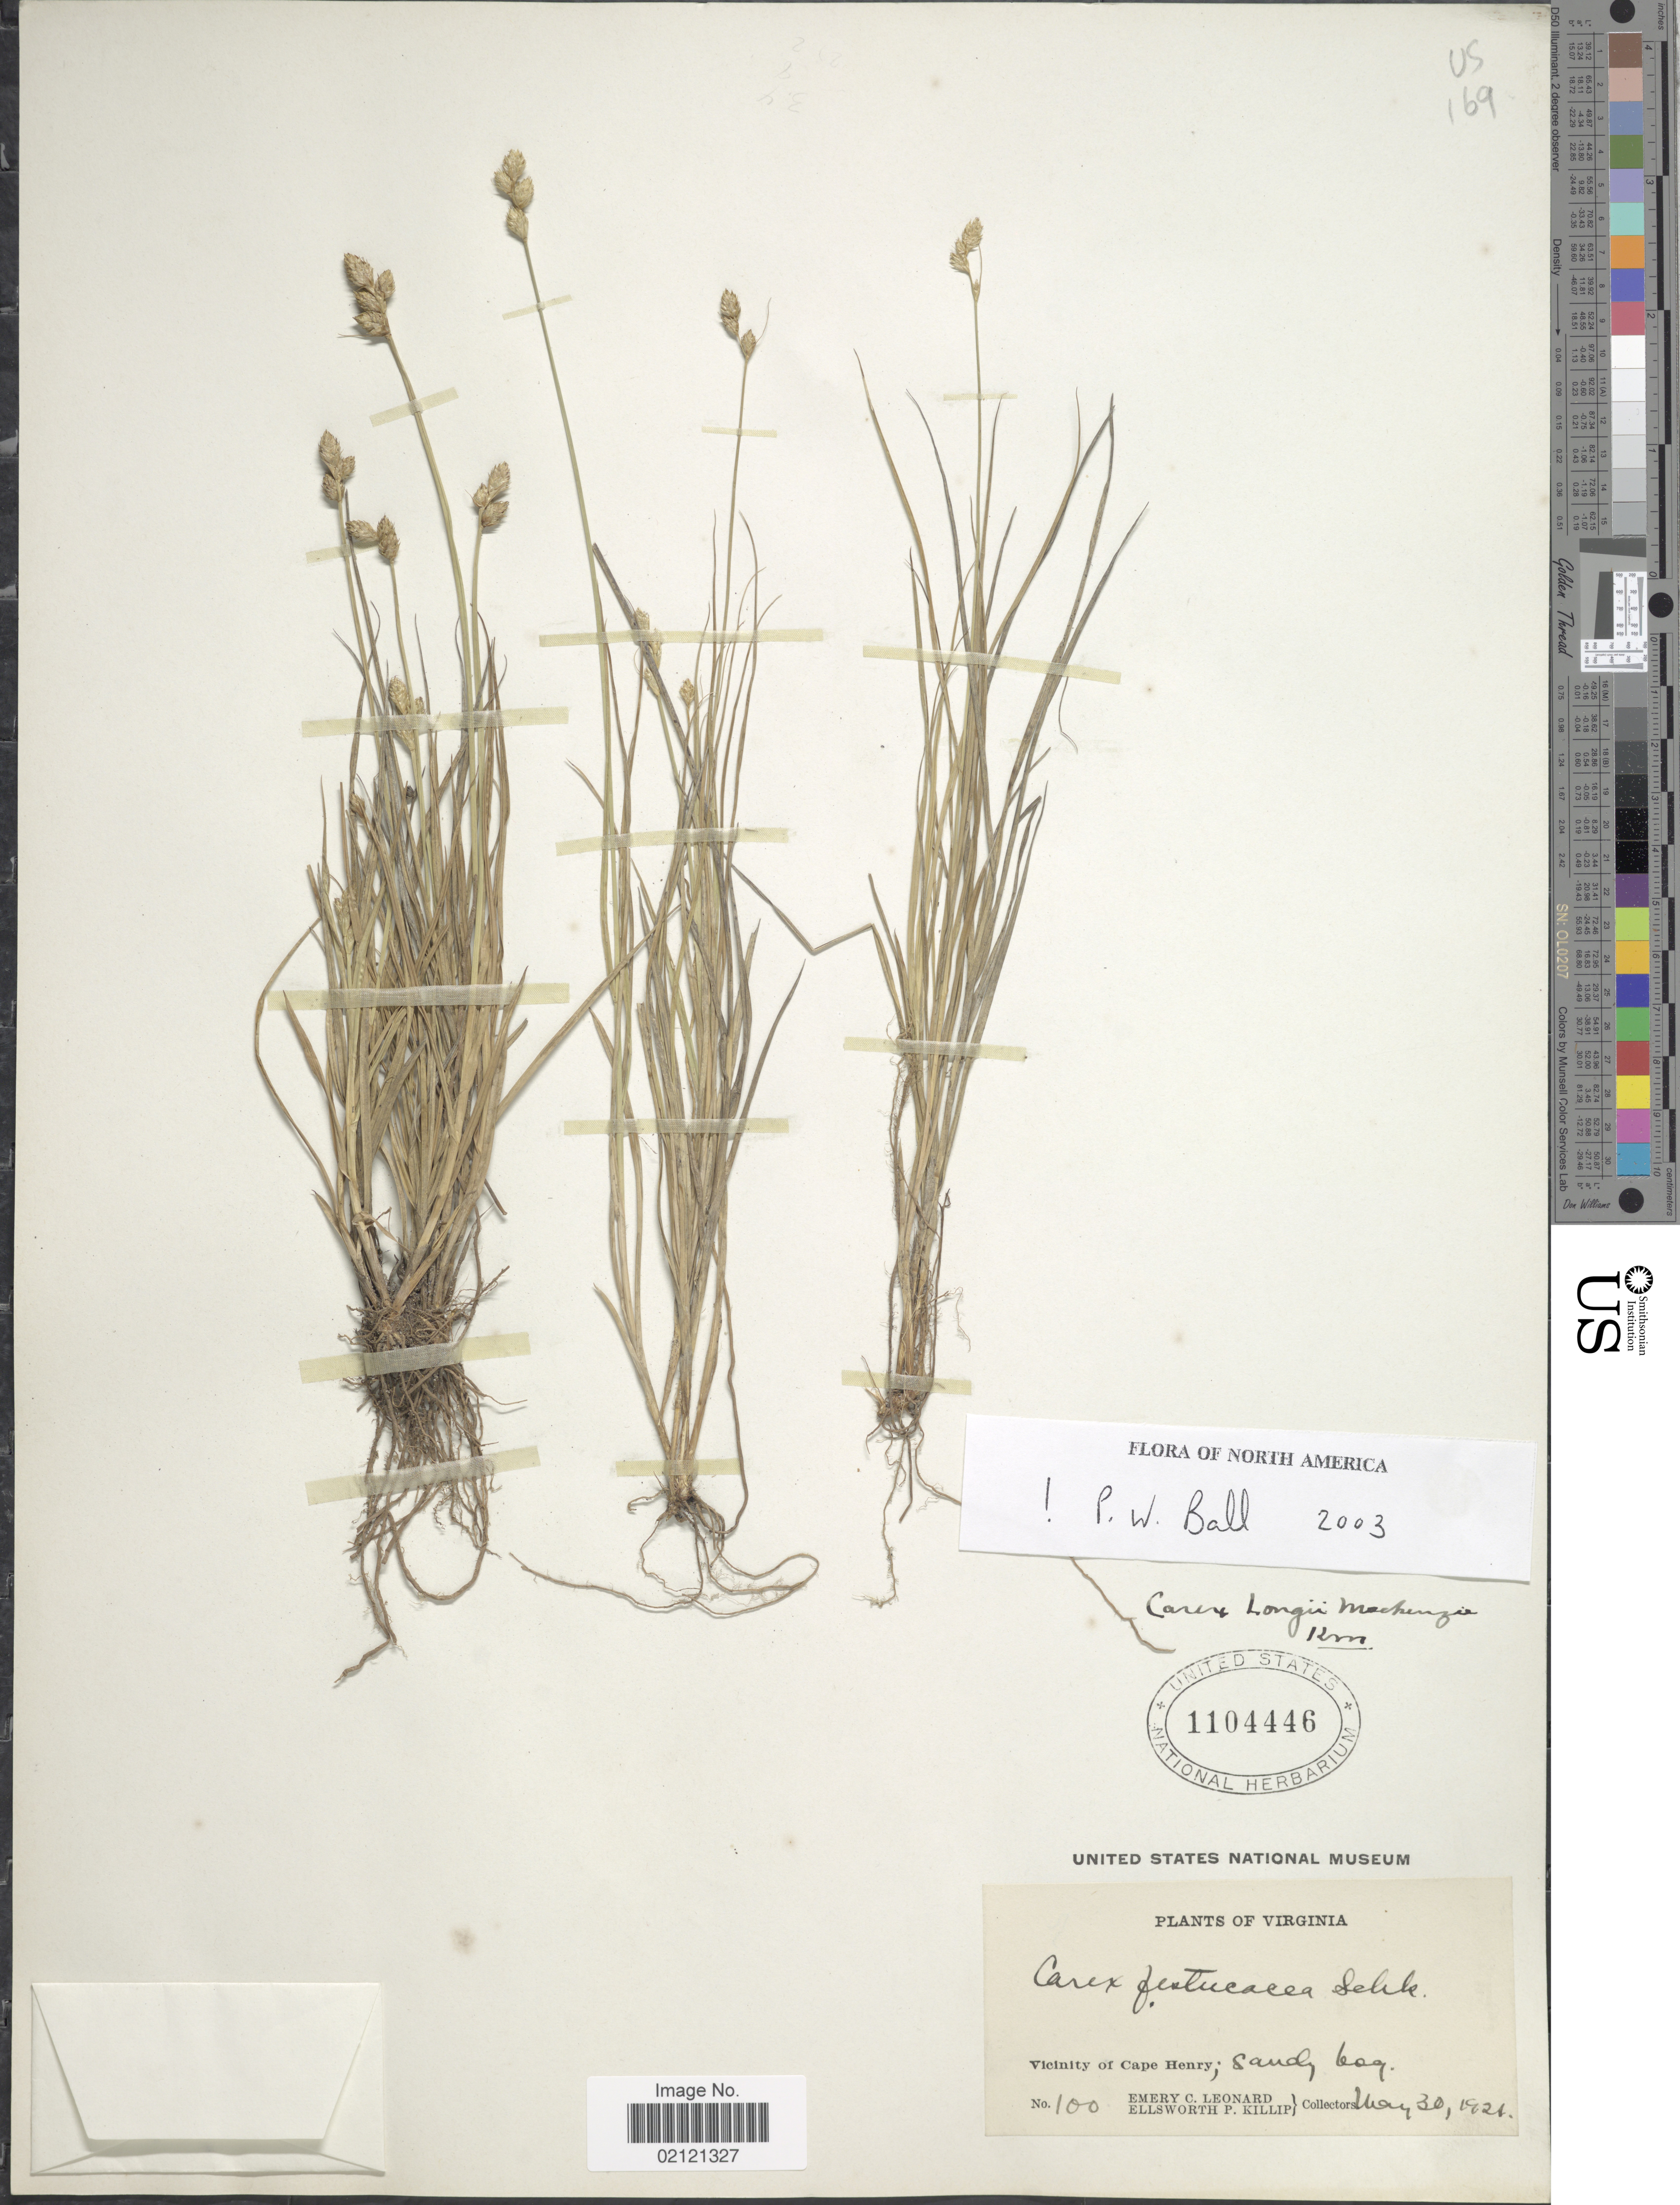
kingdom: Plantae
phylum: Tracheophyta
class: Liliopsida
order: Poales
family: Cyperaceae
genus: Carex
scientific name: Carex longii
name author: Mack.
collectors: E. C. Leonard & E. P. Killip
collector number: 100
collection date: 1921-05-30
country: United States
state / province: Virginia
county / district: City of Virginia Beach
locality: Vicinity of Cape Henry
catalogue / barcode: US 1104446